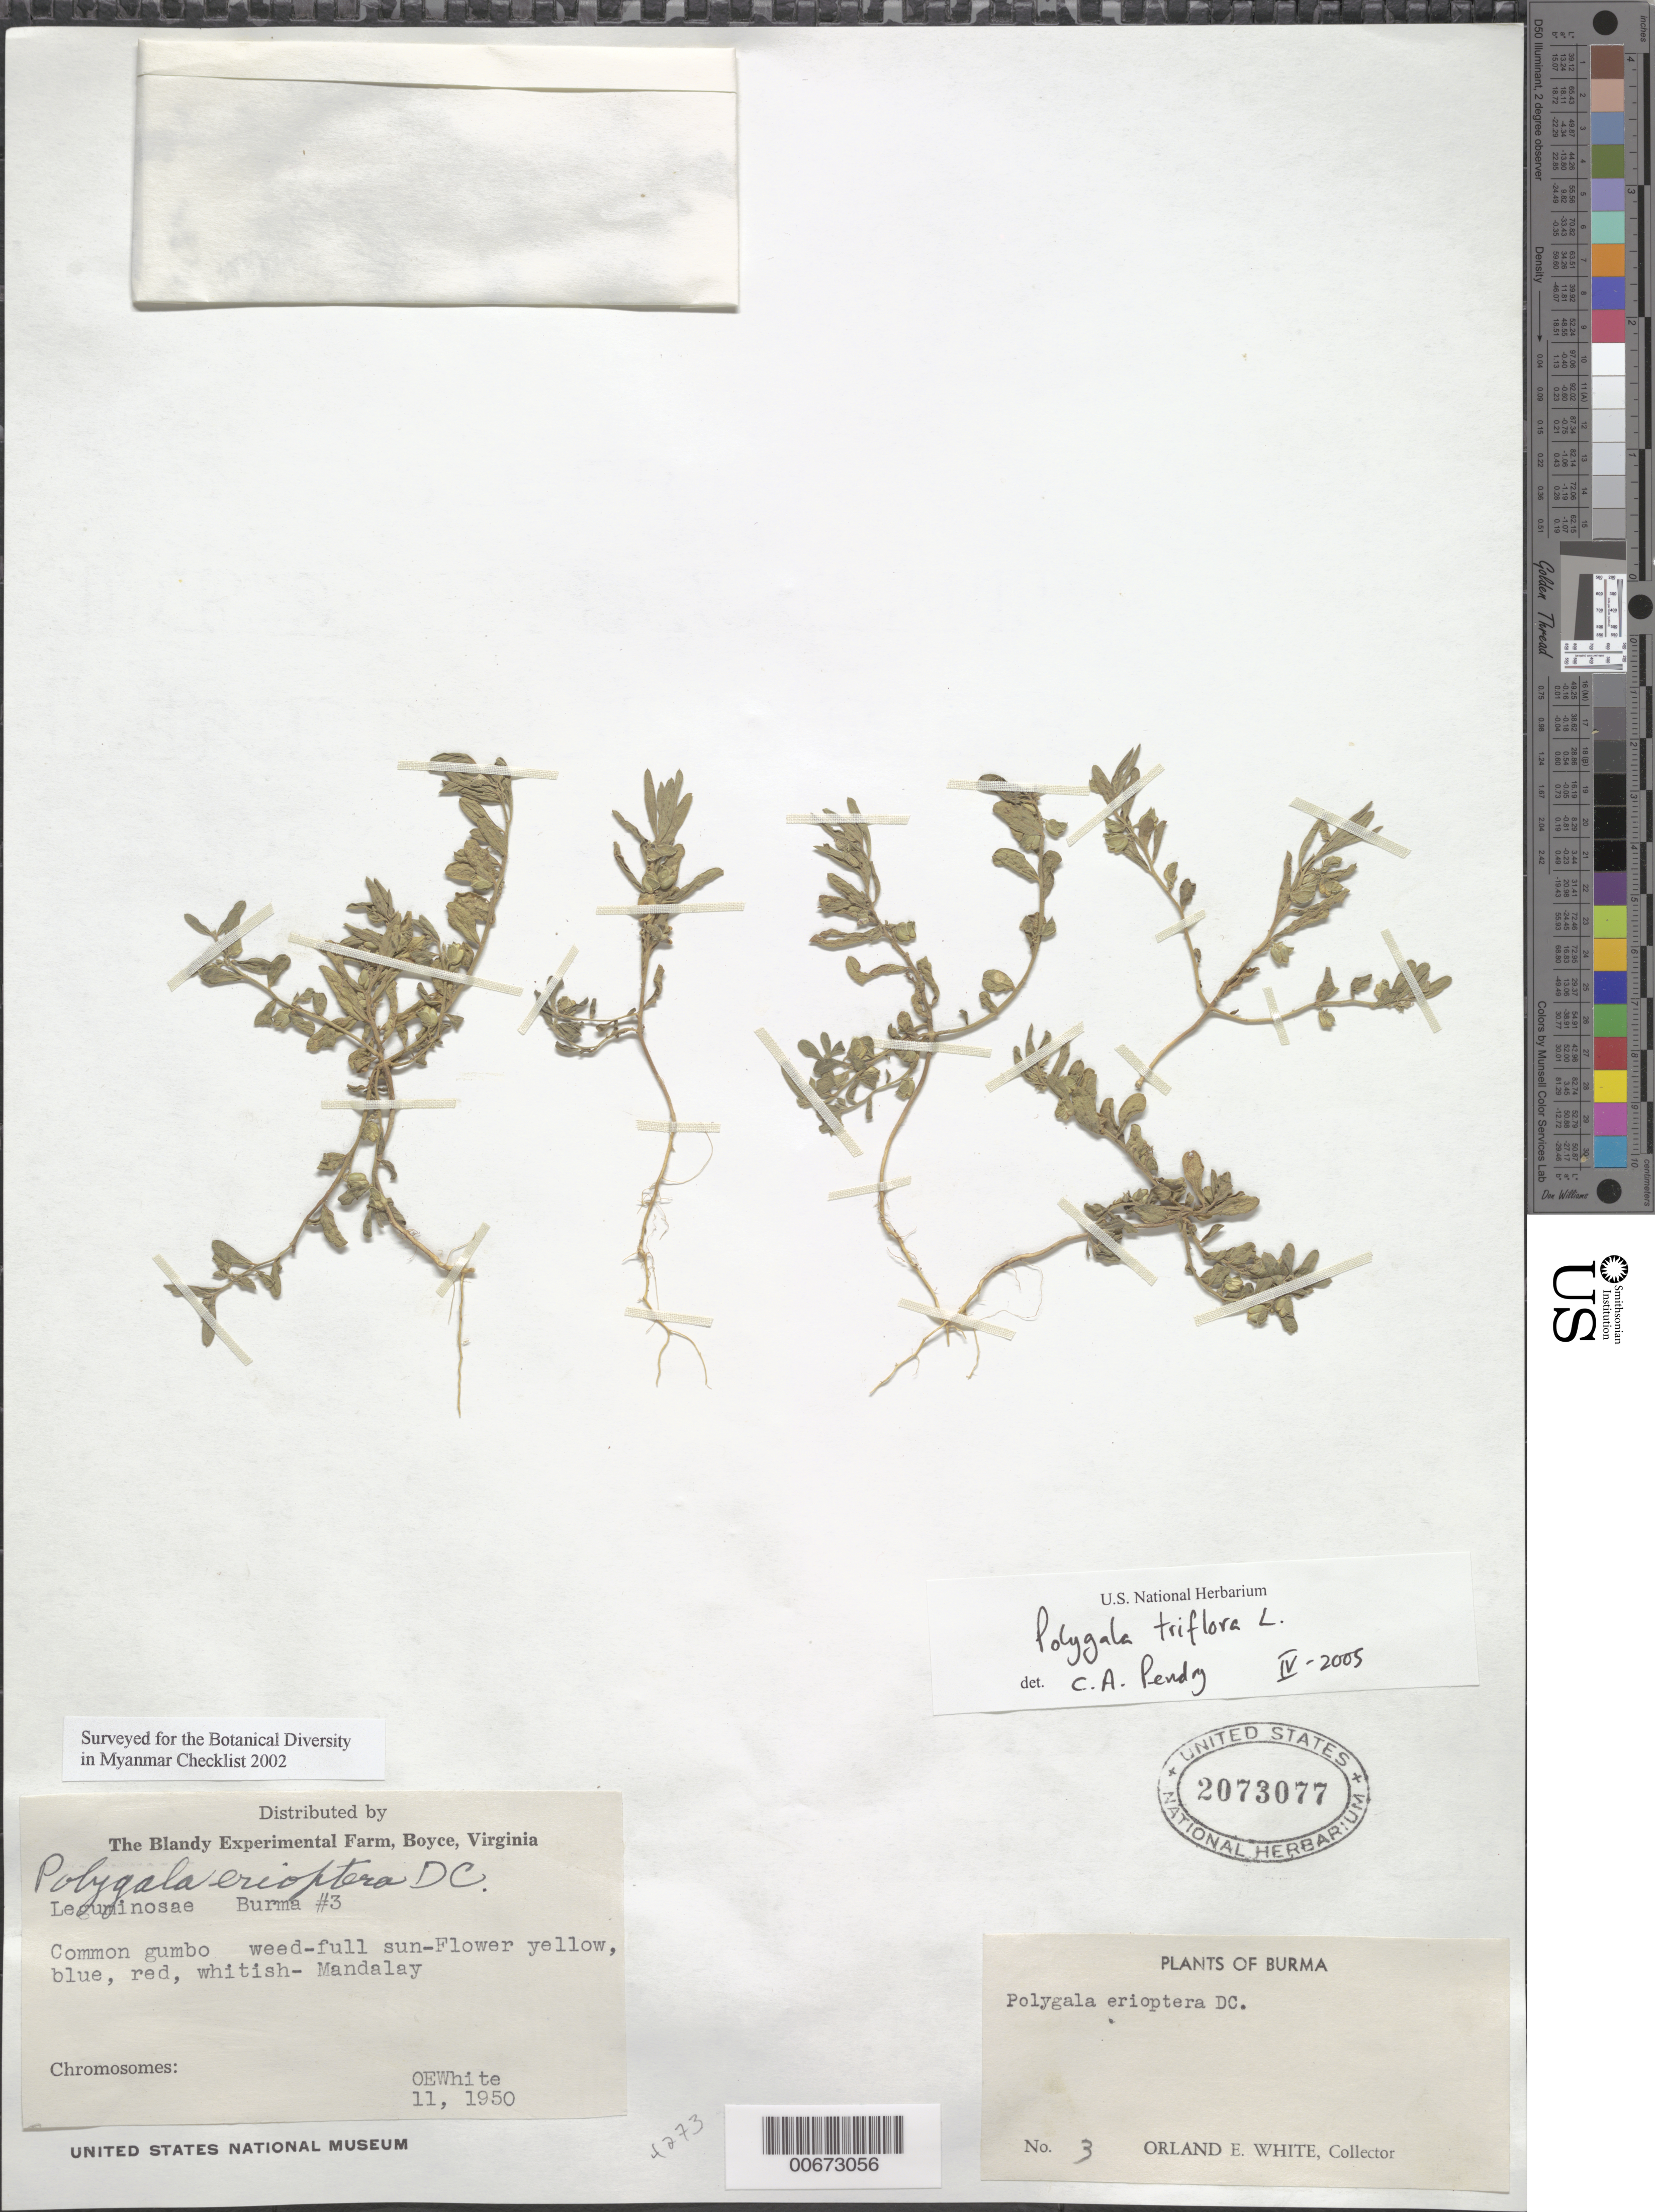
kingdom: Plantae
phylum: Tracheophyta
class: Magnoliopsida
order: Fabales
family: Polygalaceae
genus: Polygala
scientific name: Polygala erioptera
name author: DC.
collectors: O. E. White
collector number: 3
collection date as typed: Nov 1950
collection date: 1950-11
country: Myanmar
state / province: Mandalay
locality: Mandalay.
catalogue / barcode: US 2073077